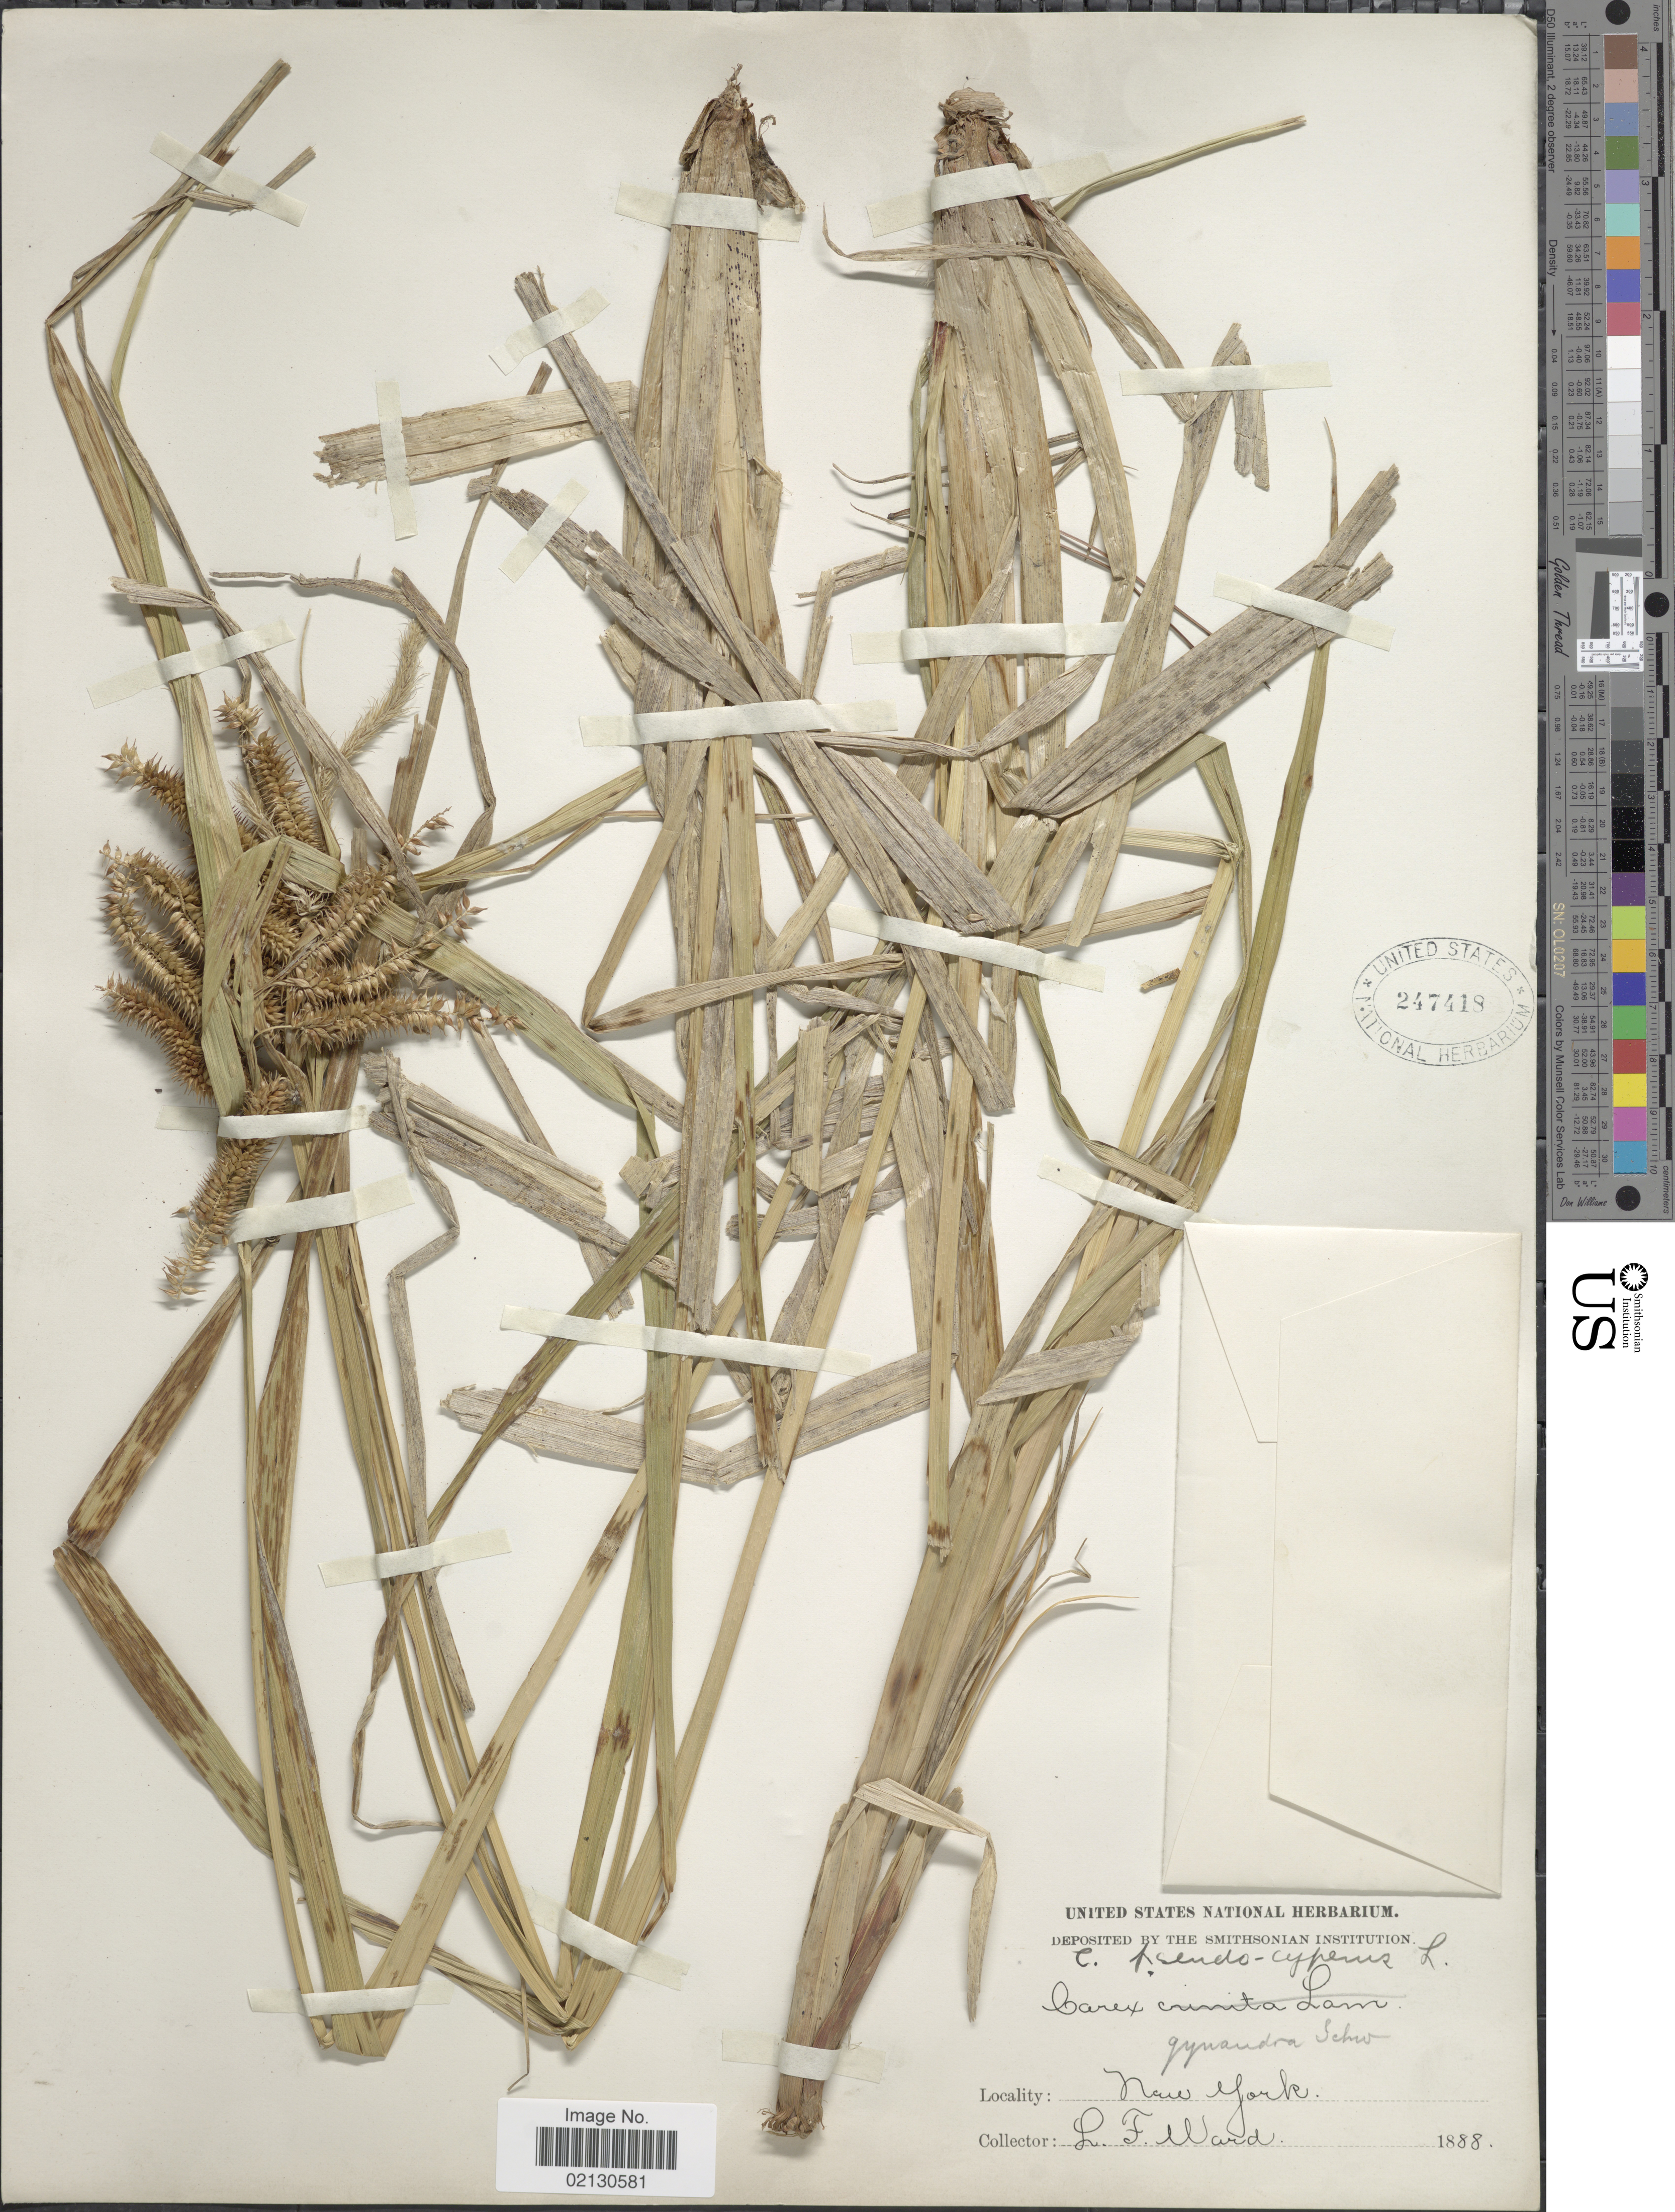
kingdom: Plantae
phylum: Tracheophyta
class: Liliopsida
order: Poales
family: Cyperaceae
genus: Carex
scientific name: Carex pseudocyperus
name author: L.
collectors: L. Ward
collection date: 1888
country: United States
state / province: New York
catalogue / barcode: US 247418